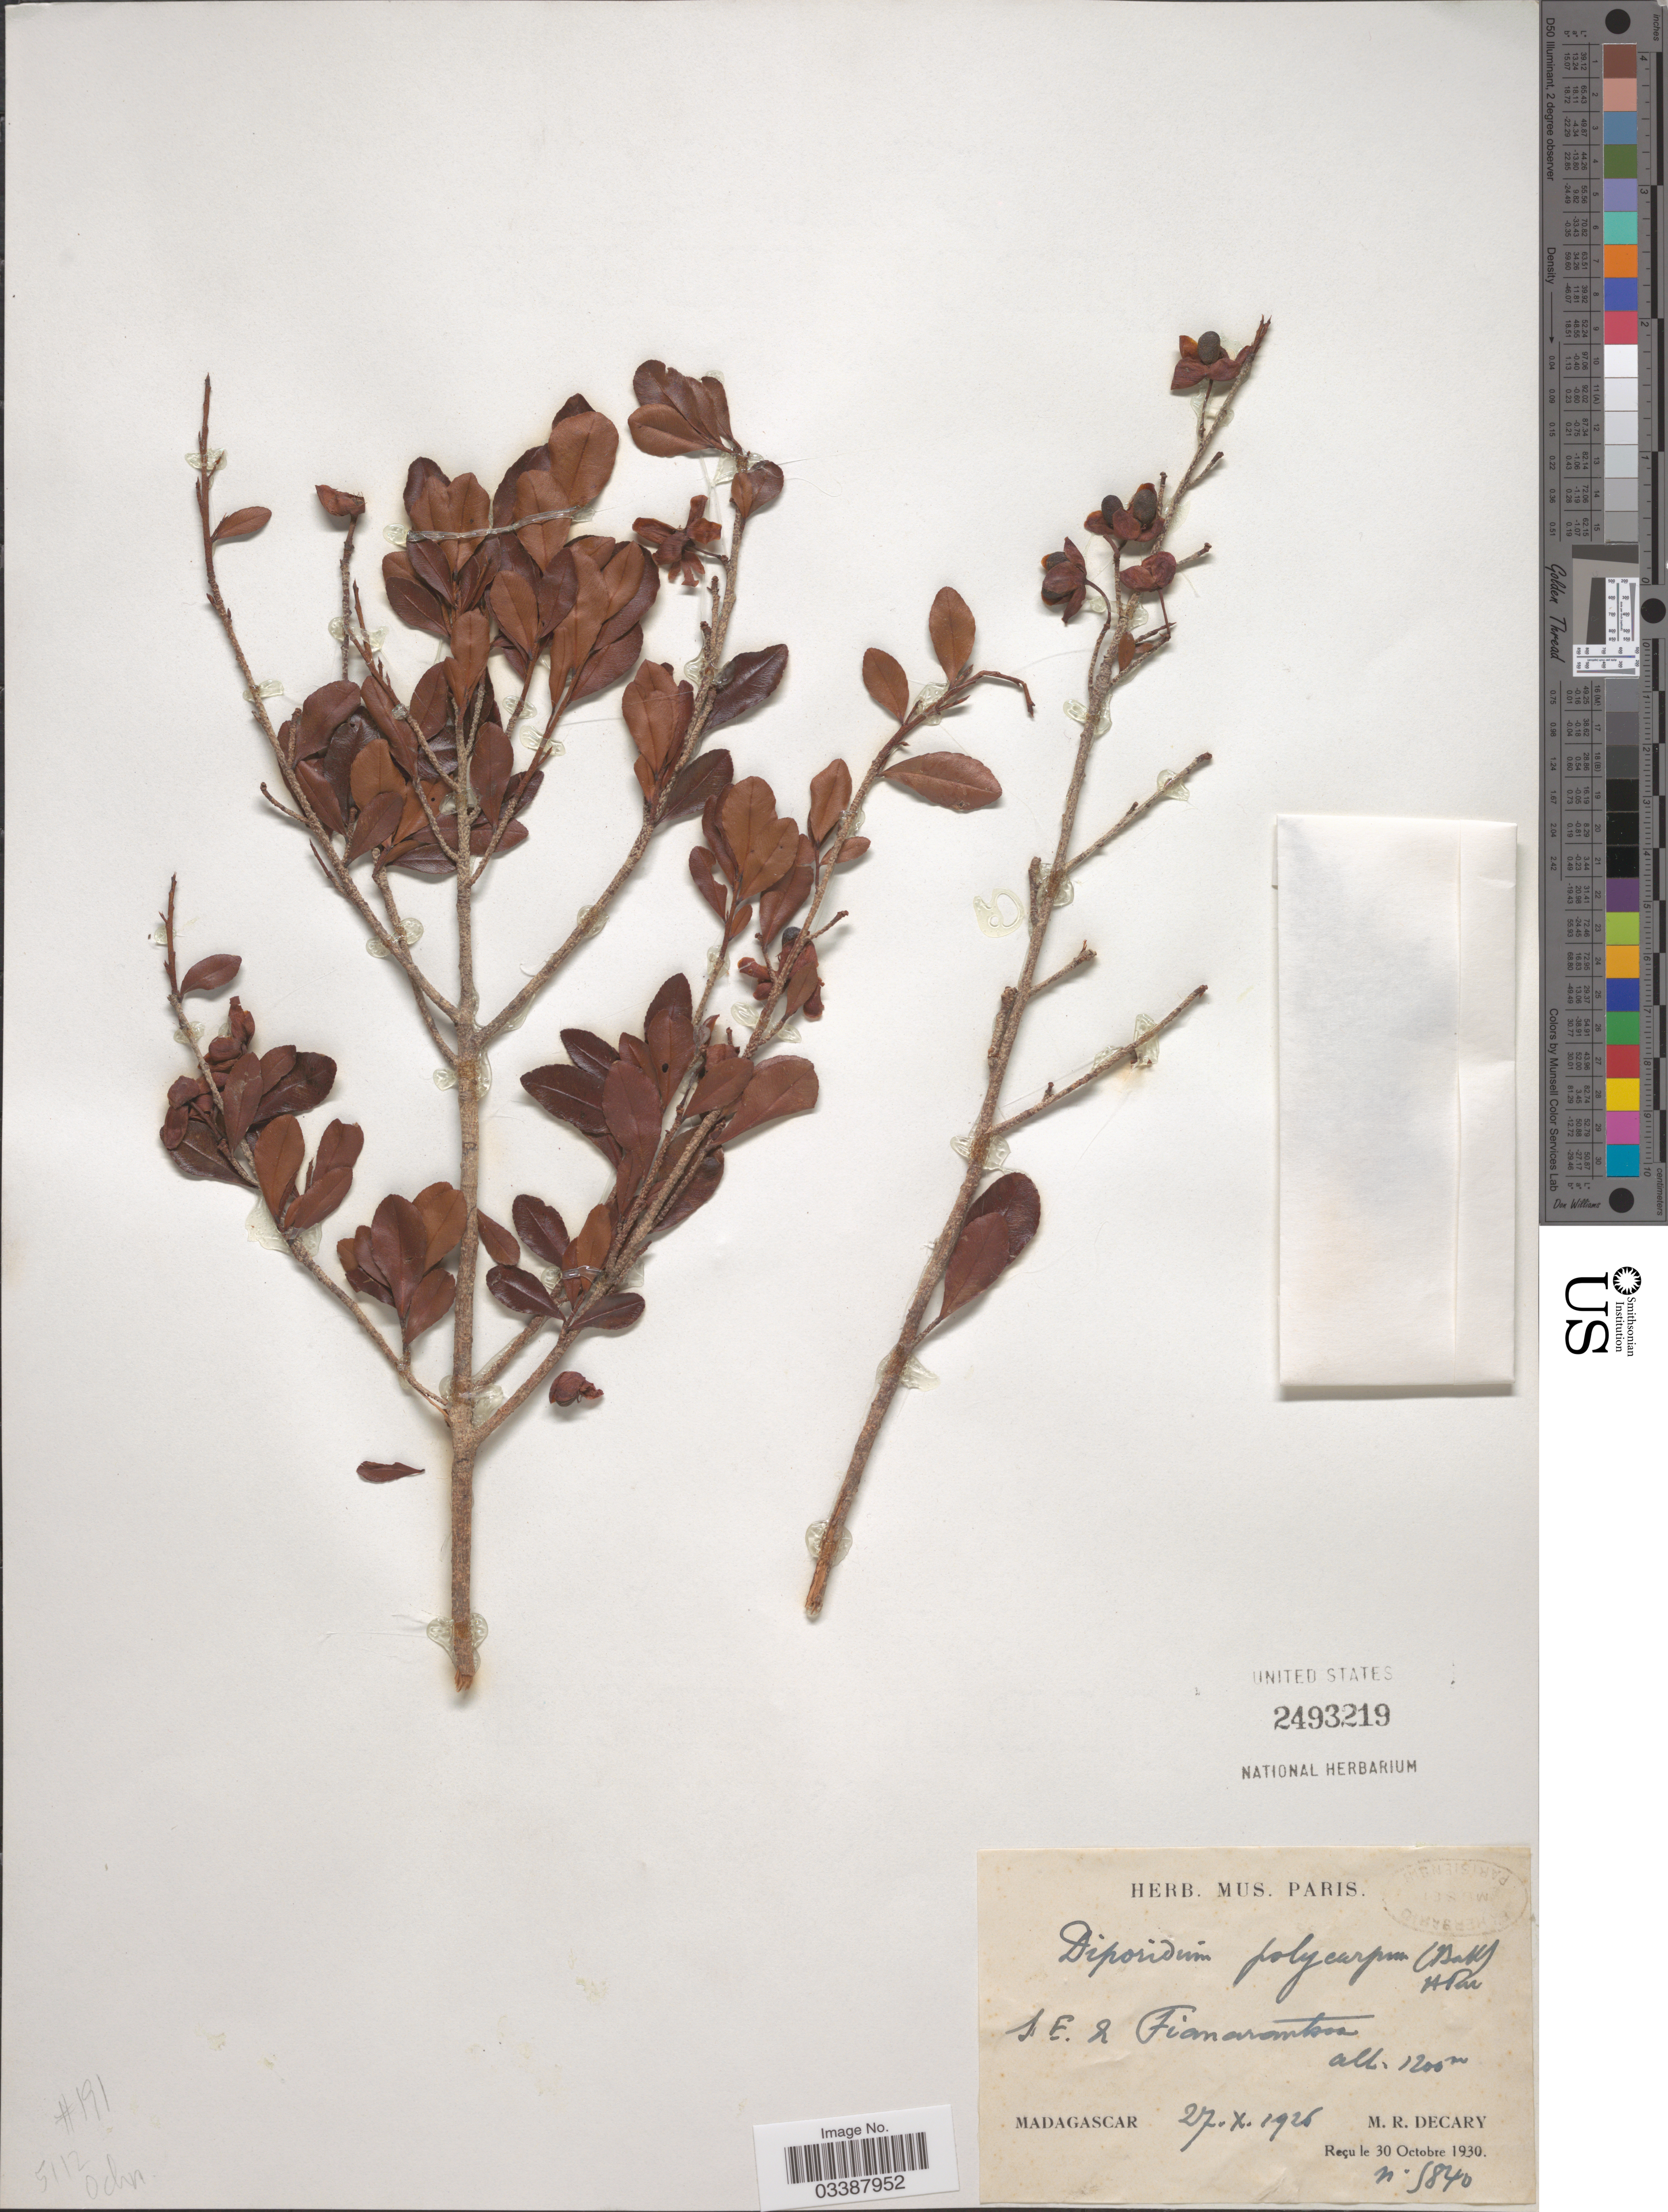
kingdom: Plantae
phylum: Tracheophyta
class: Magnoliopsida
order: Malpighiales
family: Ochnaceae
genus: Ochna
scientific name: Ochna polycarpa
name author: Baker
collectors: R. Decary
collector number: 5840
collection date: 1926-10-27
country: Madagascar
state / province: Haute Matsiatra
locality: S. E. & Fianarontsoa.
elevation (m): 1200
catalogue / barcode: US 2493219